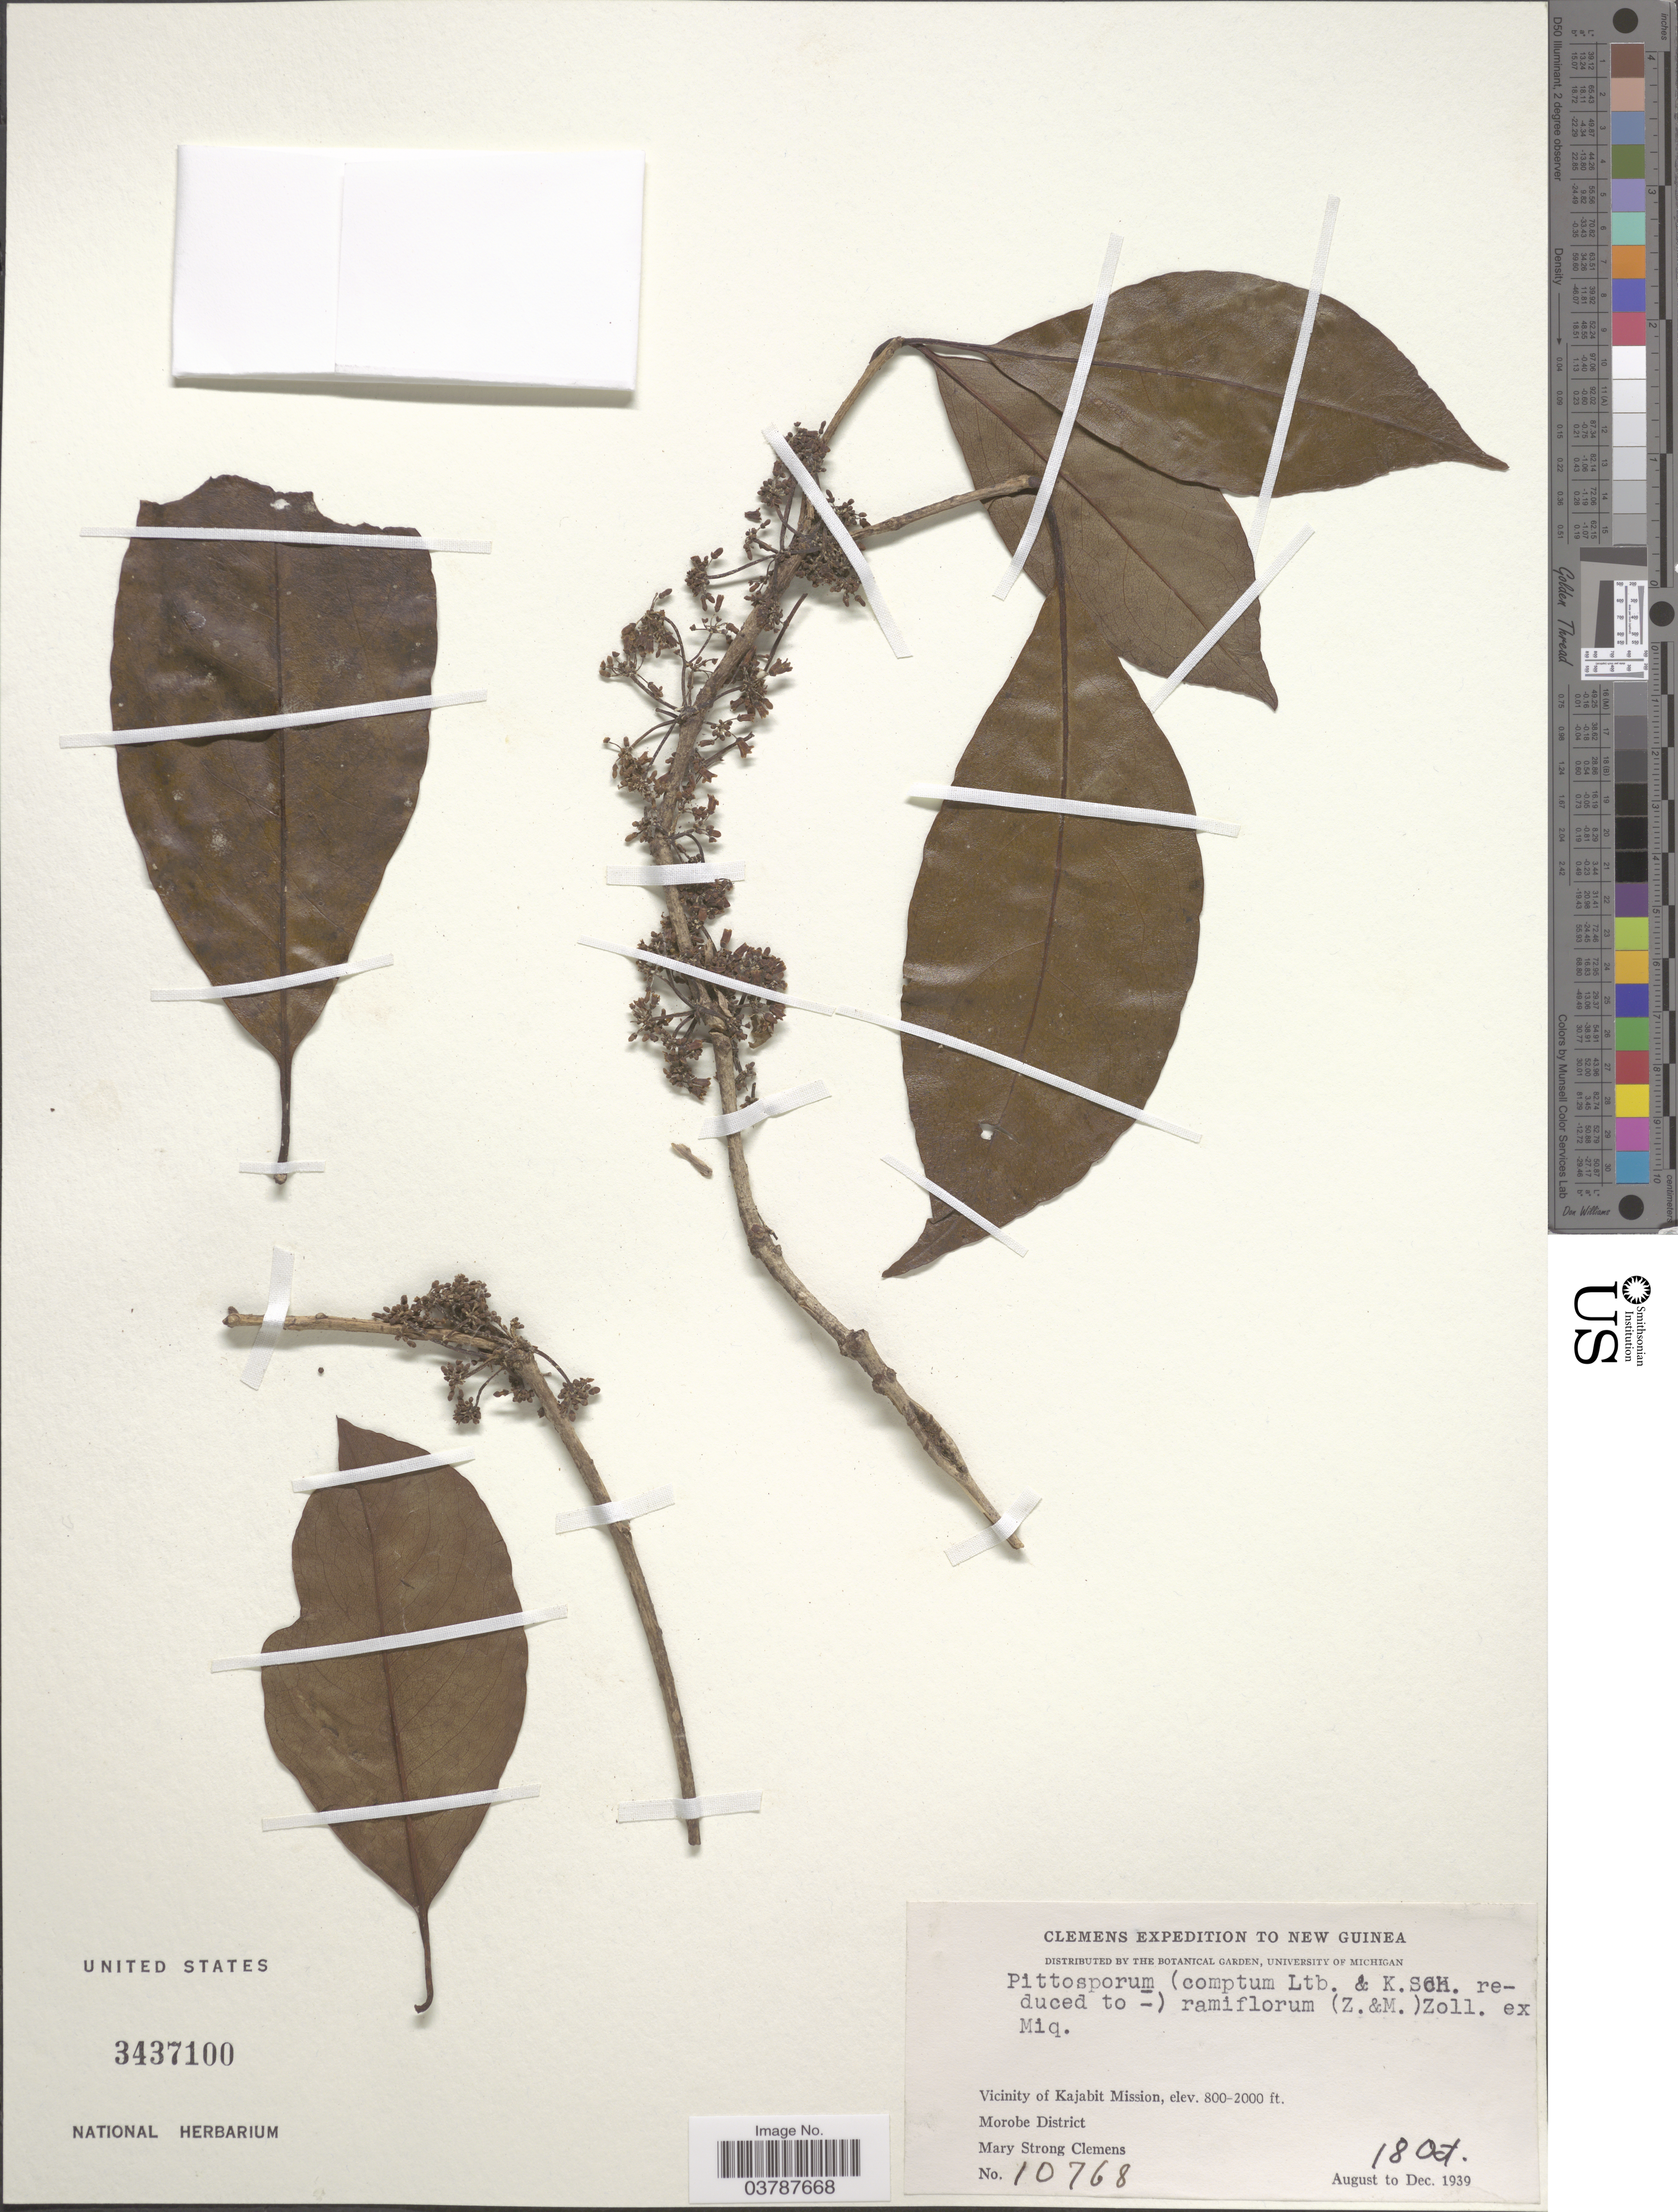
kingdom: Plantae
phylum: Tracheophyta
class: Magnoliopsida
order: Apiales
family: Pittosporaceae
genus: Pittosporum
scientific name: Pittosporum ramiflorum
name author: (Zoll. & Mor.) Zoll.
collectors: M. S. Clemens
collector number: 10768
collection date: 1939-10-18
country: Papua New Guinea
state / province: Morobe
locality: New Guinea. Vicinity of Kajabit Mission. Morobe District.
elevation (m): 244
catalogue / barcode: US 3437100